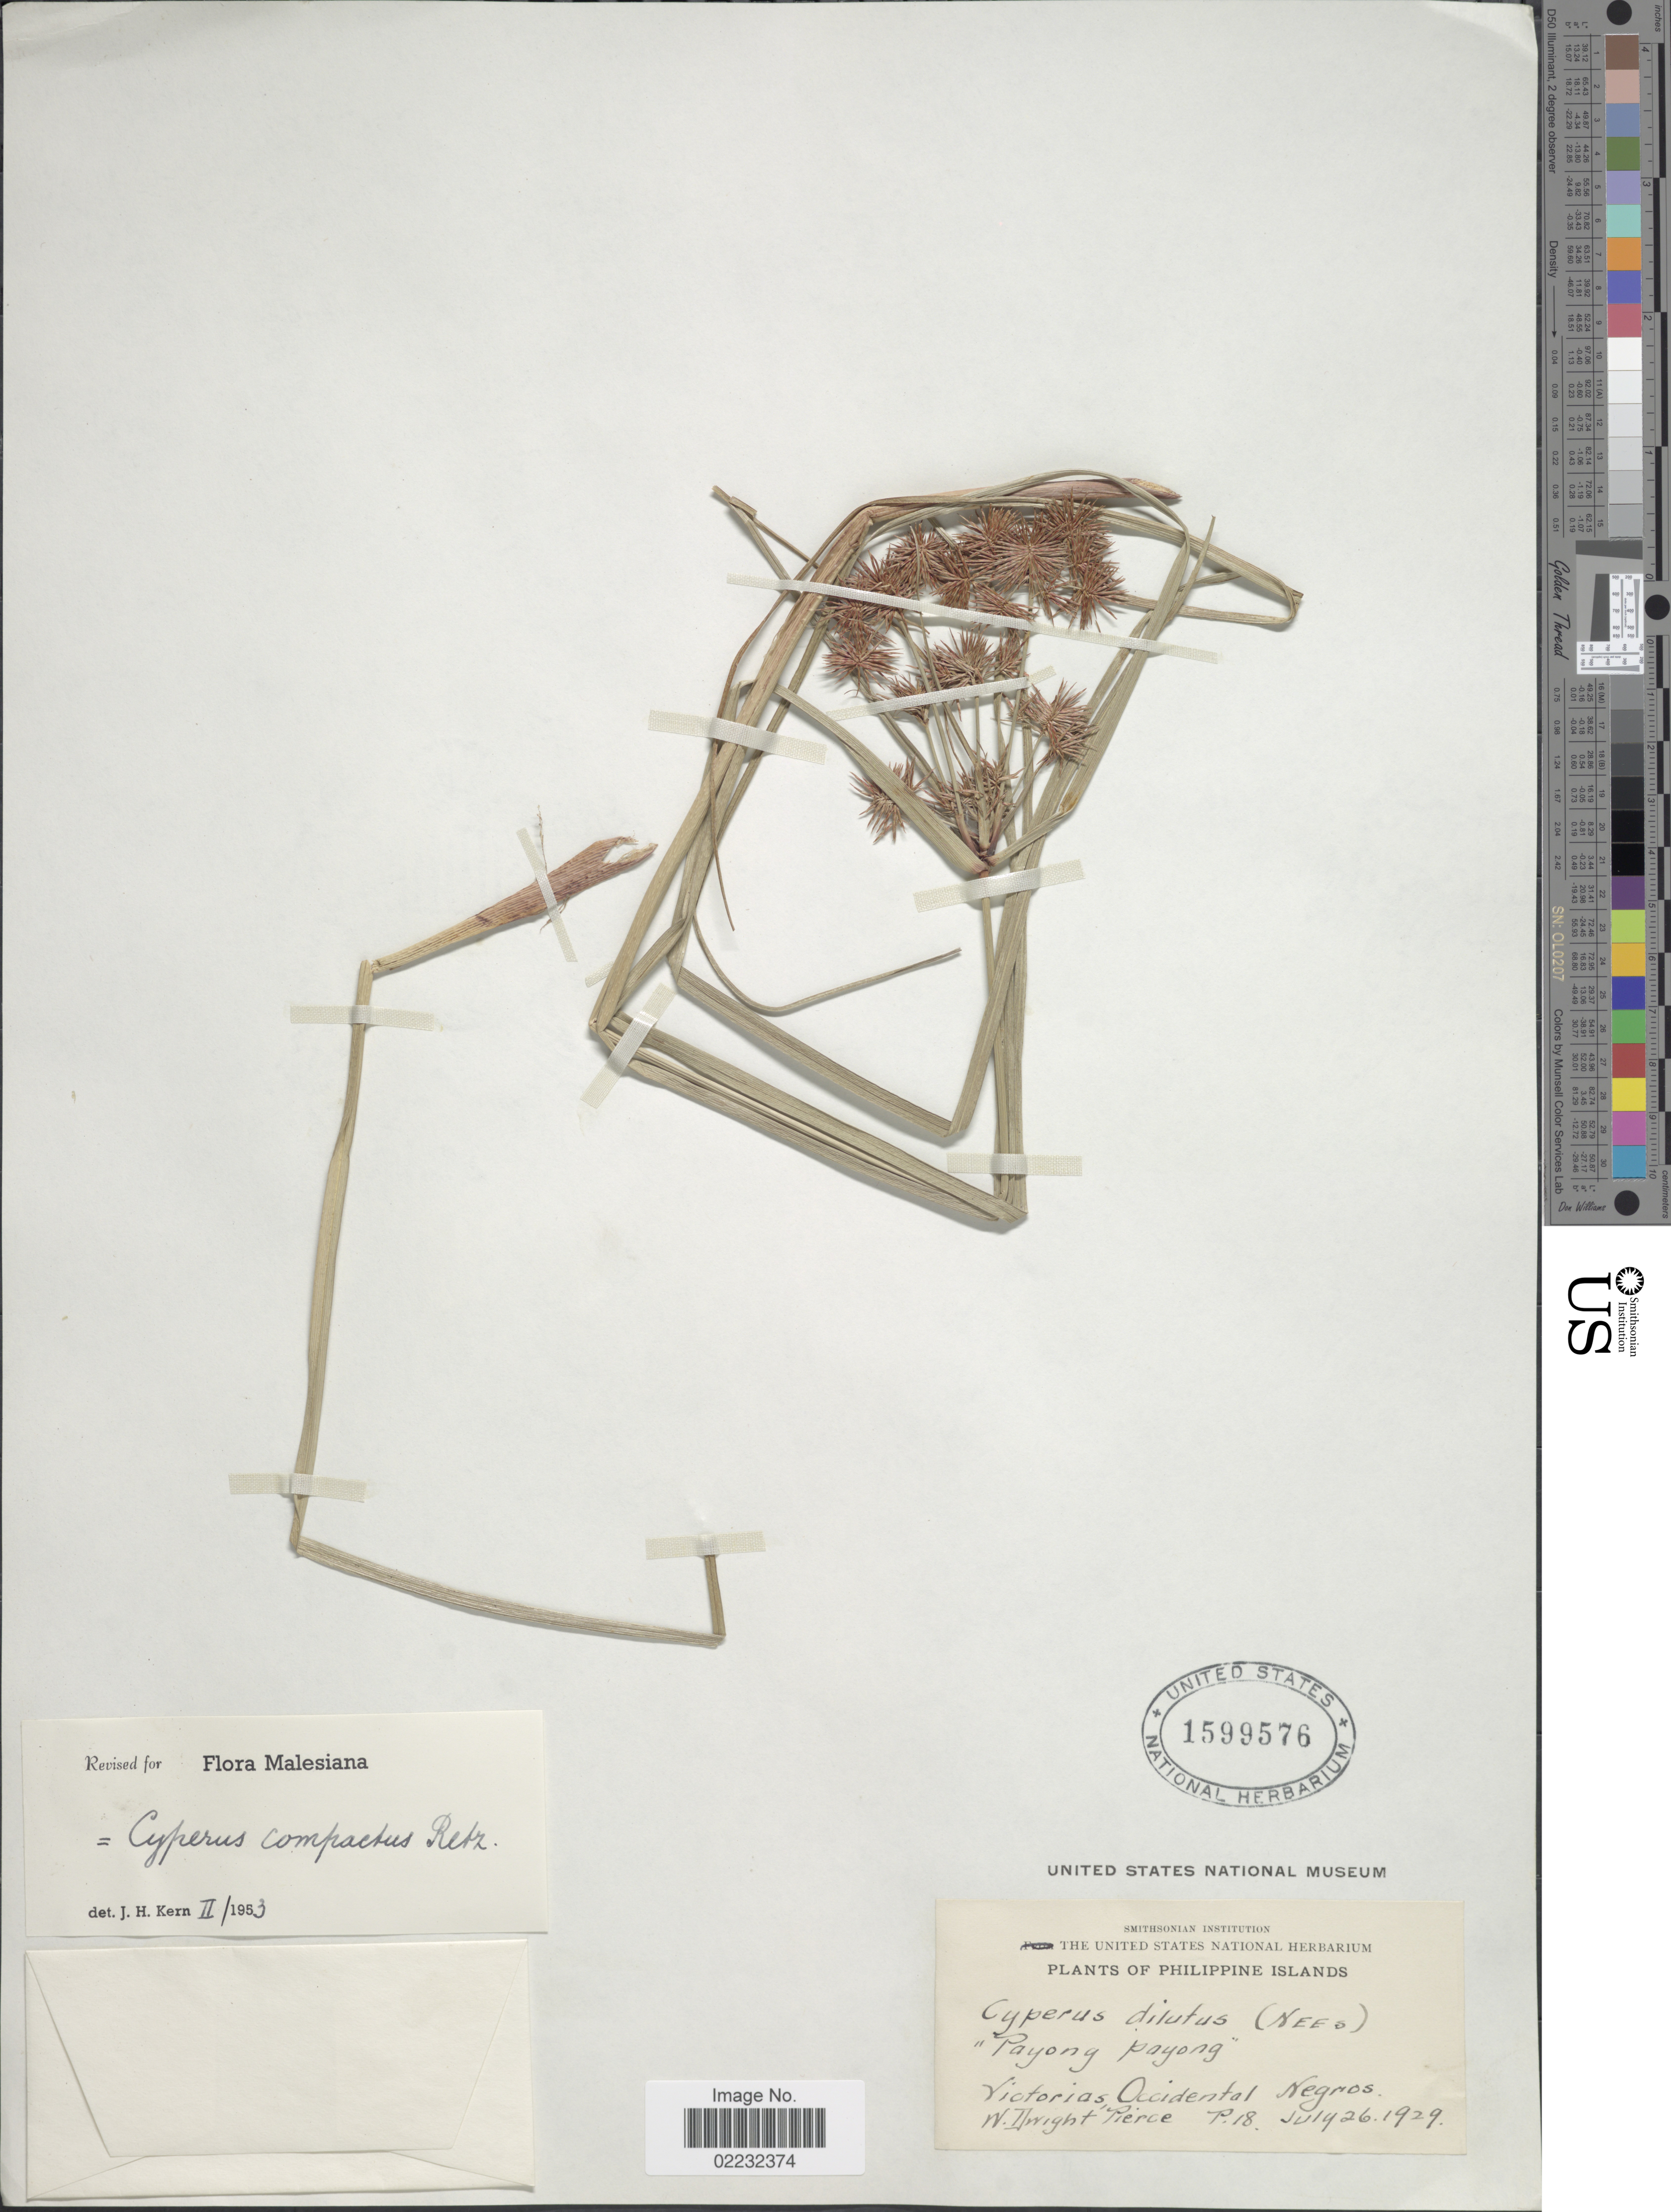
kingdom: Plantae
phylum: Tracheophyta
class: Liliopsida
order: Poales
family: Cyperaceae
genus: Cyperus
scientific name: Cyperus compactus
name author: Retz.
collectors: W. Pierce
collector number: P18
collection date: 1929-07-26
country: Philippines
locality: Victorias Occidental Negros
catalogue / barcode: US 1599576